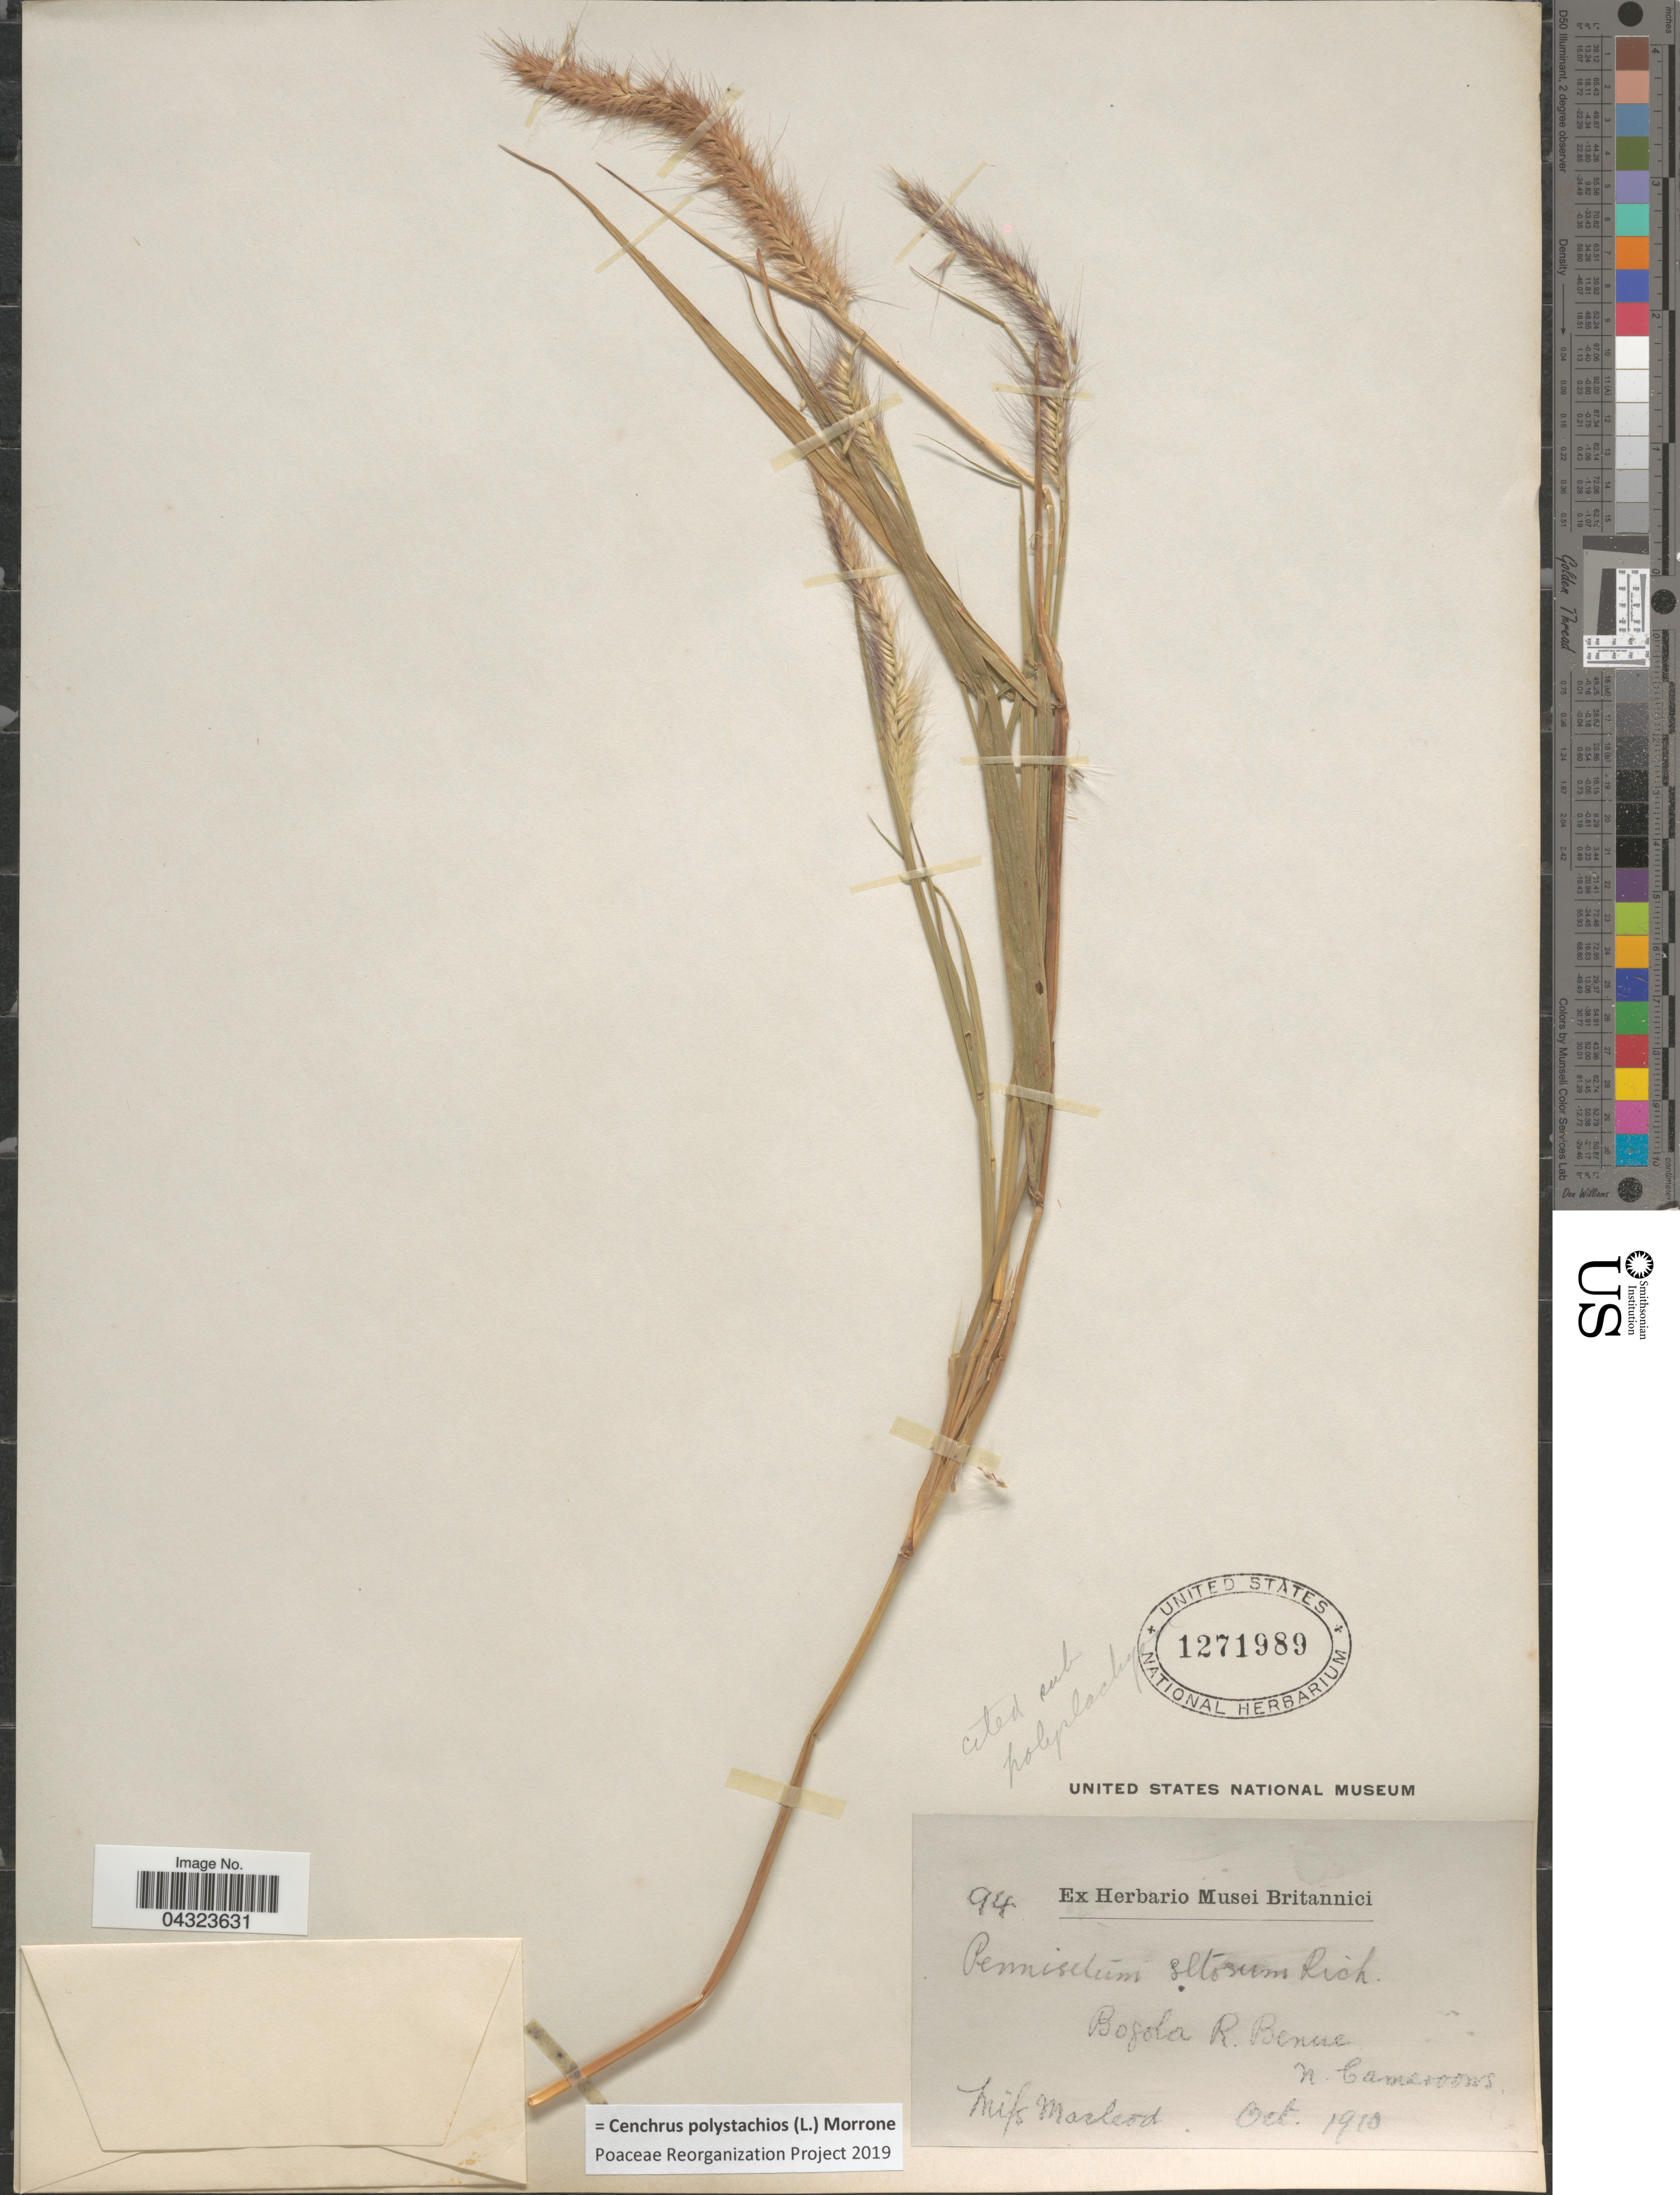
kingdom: Plantae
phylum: Tracheophyta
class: Liliopsida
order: Poales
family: Poaceae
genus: Cenchrus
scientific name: Cenchrus polystachios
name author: (L.) Morrone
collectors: Miss Macleod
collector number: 94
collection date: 1910-10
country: Cameroon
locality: Bogoba R. Benue. N. Cameroons.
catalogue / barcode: US 1271989